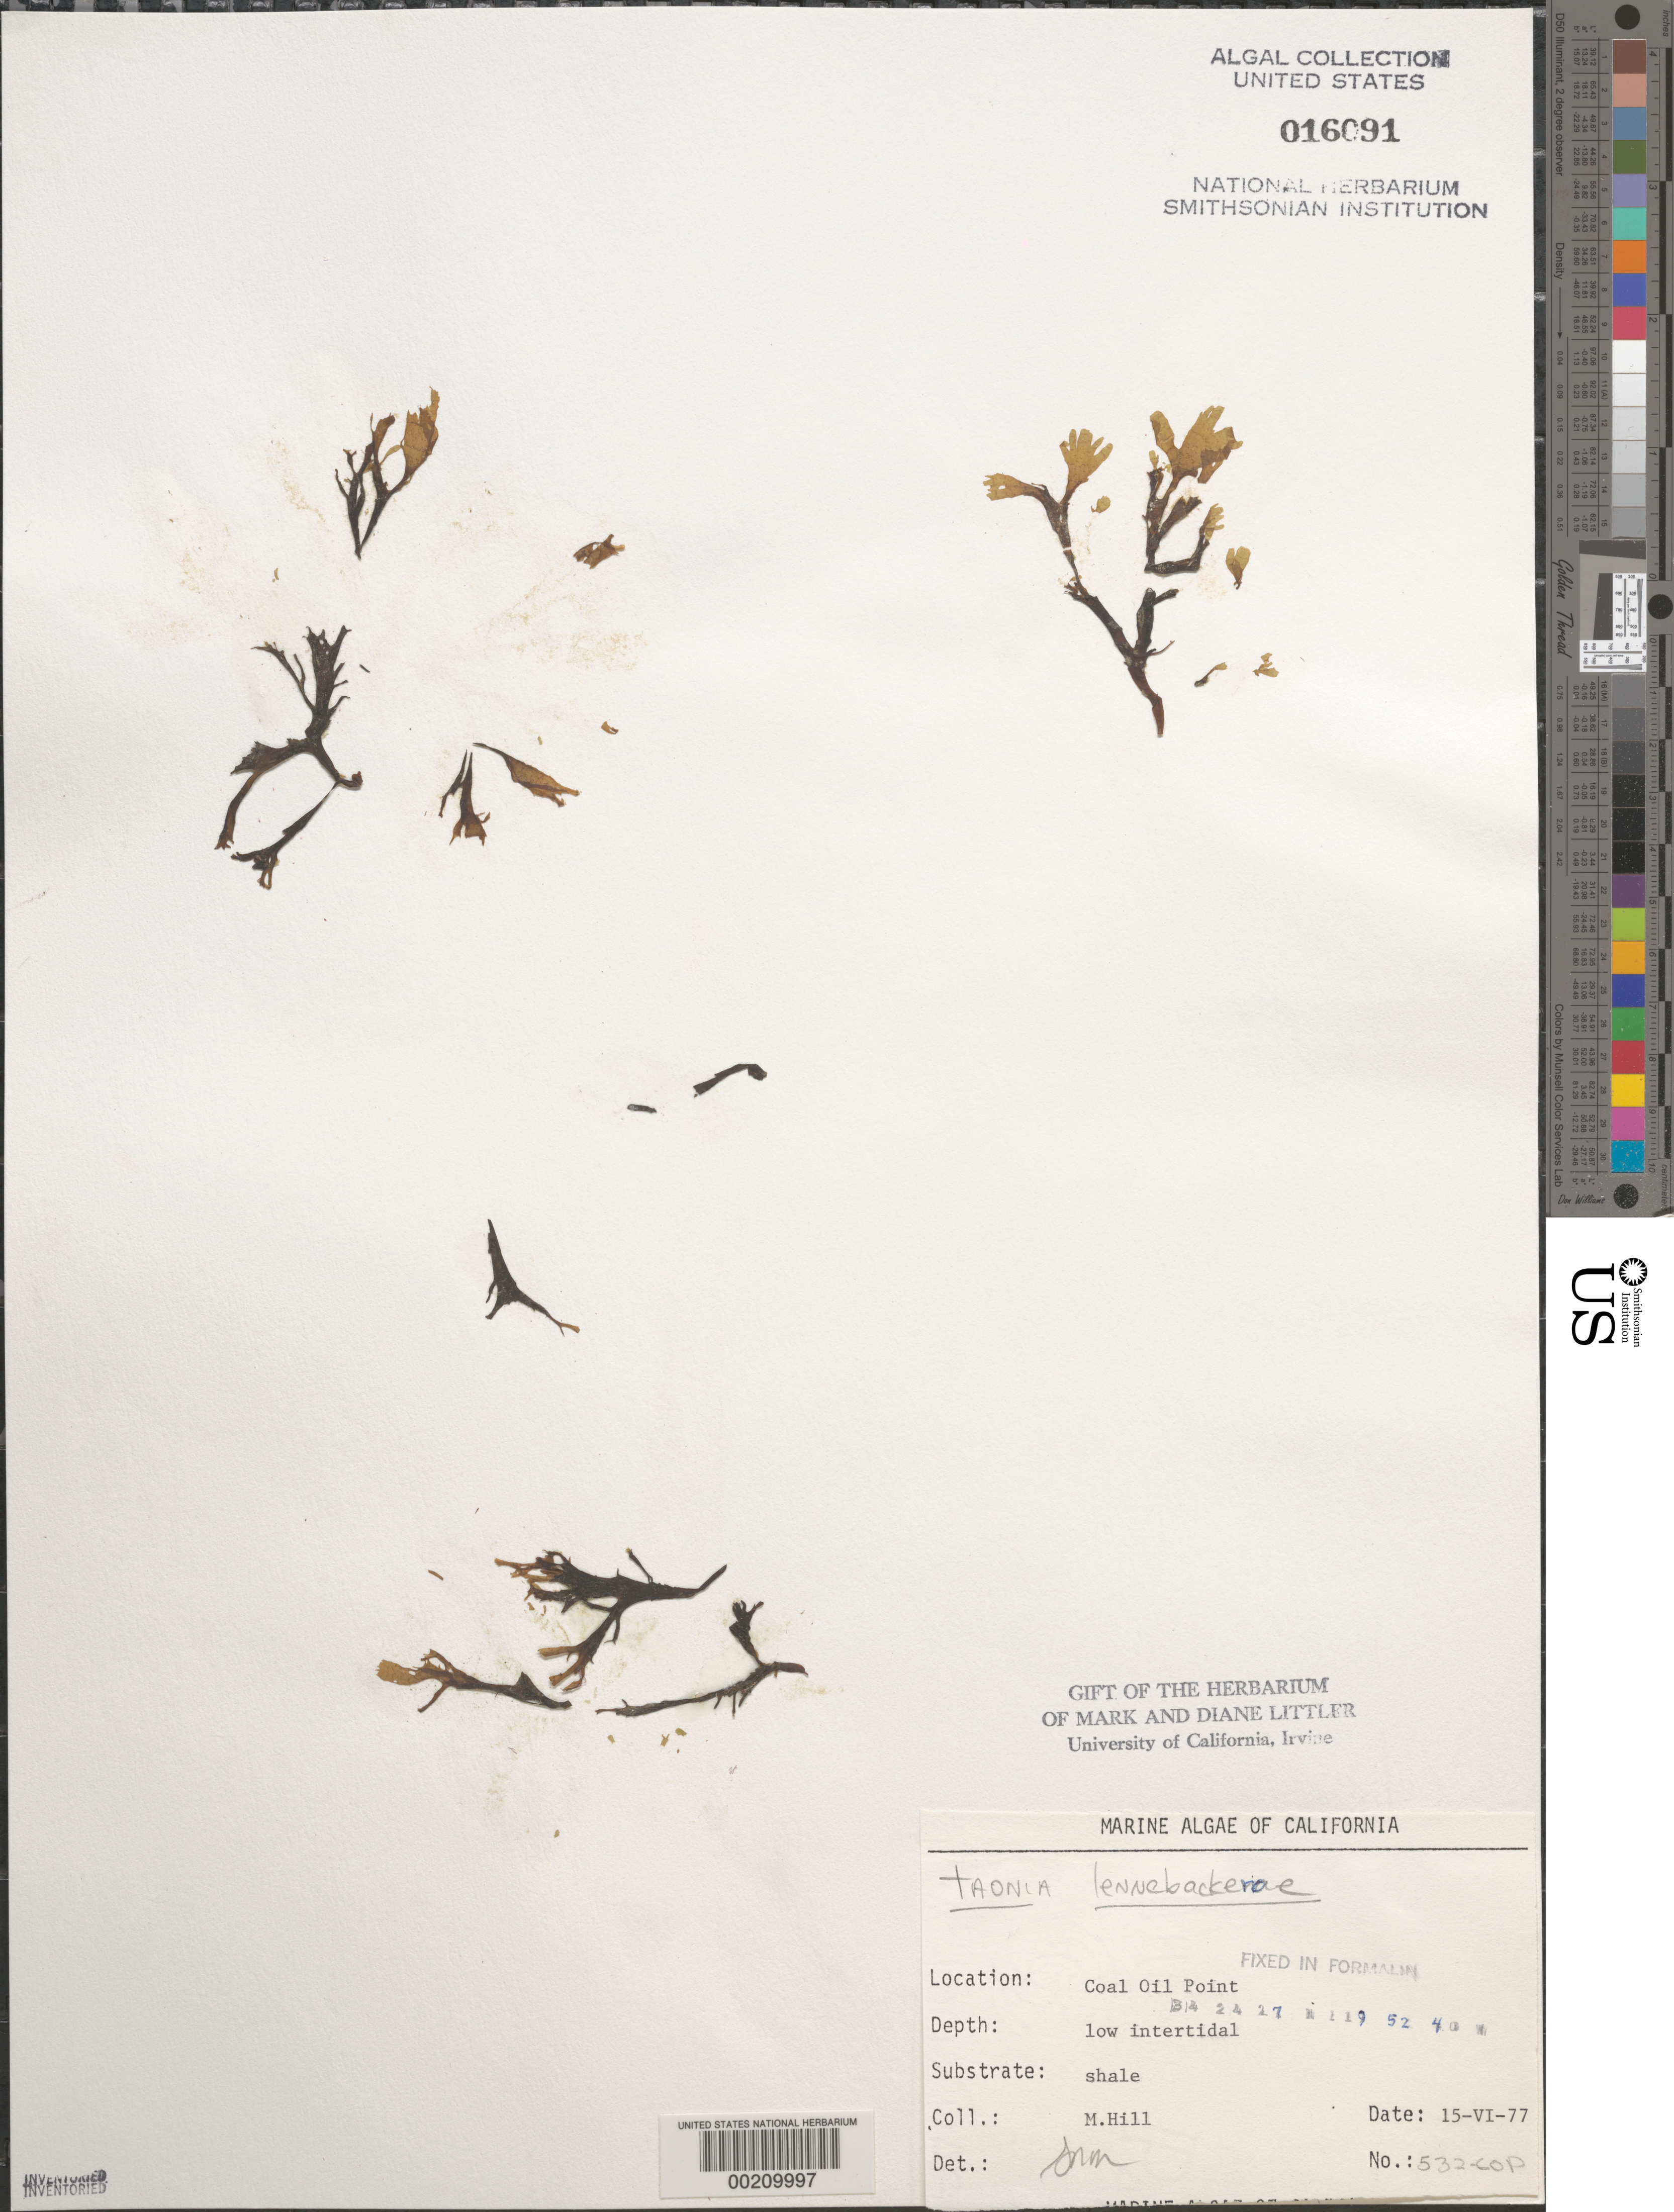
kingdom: Chromista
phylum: Ochrophyta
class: Phaeophyceae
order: Dictyotales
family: Dictyotaceae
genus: Taonia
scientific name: Taonia lennebackerae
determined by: Murray, S. N.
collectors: M. Hill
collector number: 532-cop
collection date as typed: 15 Jun 1977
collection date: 1977-06-15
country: United States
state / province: California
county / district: Santa Barbara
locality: Coal Oil Point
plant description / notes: BLM-SOCALBIGHT Rocky Intertidal Survey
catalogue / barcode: US 16091